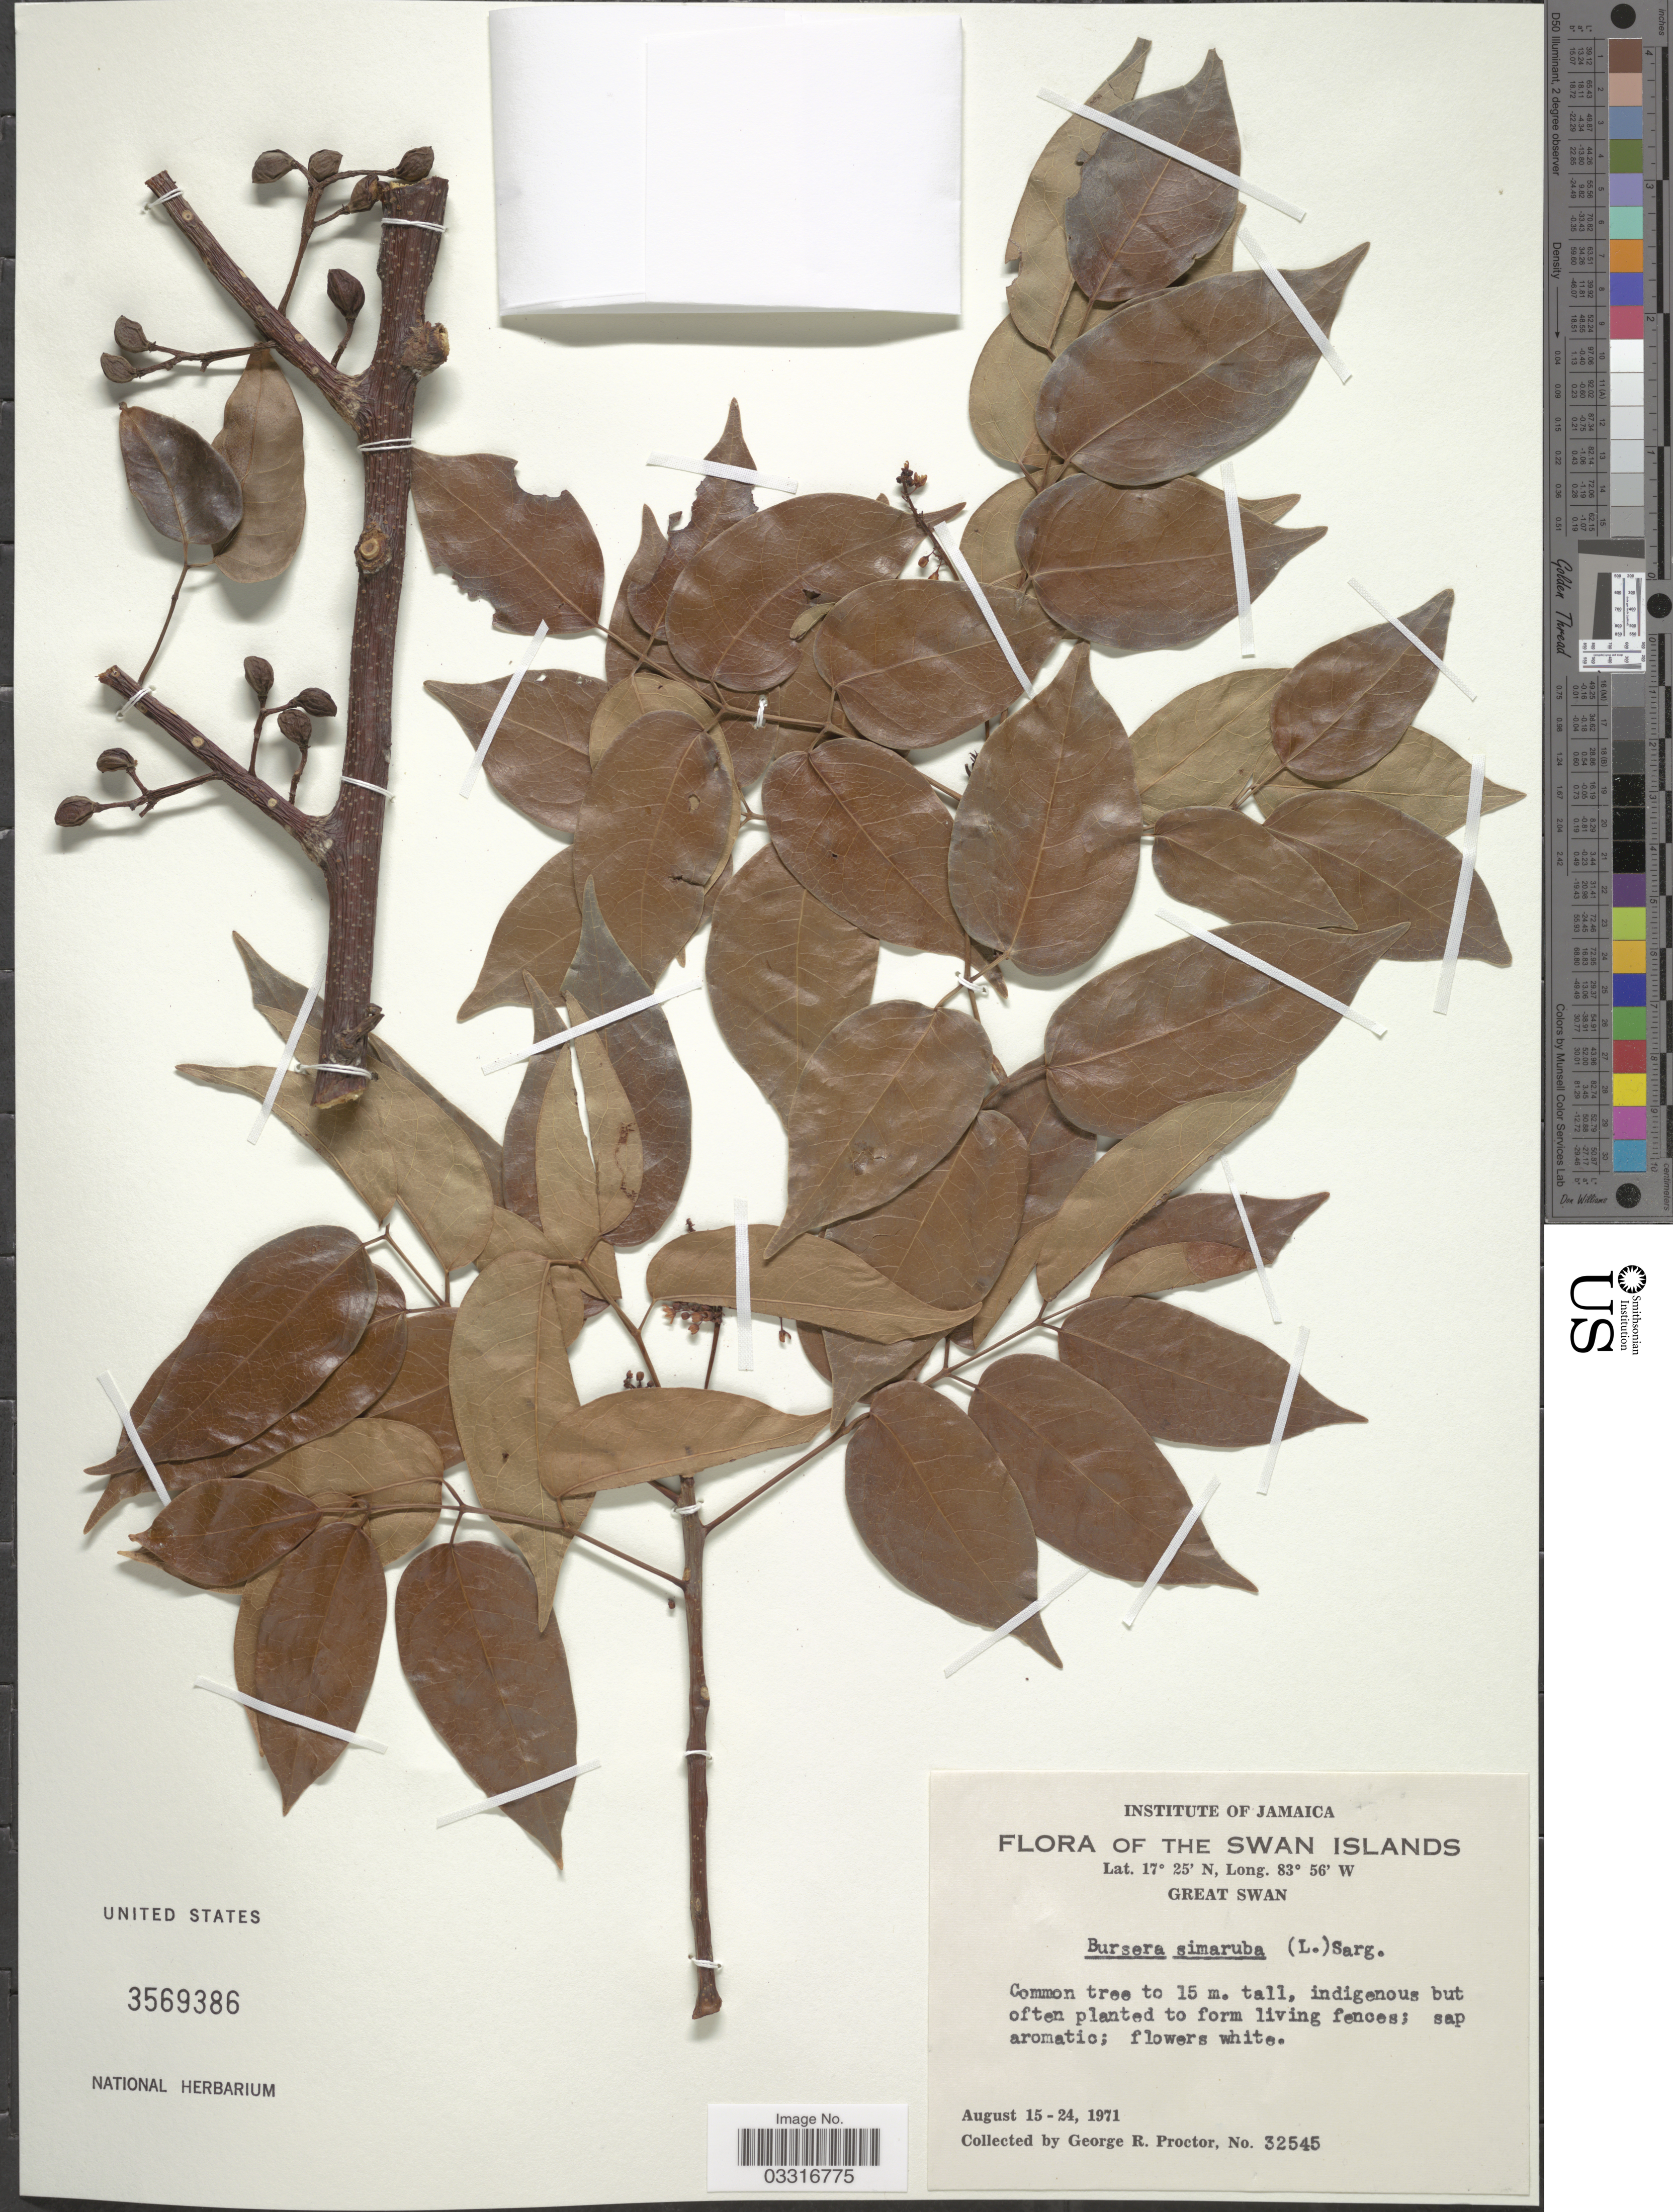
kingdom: Plantae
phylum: Tracheophyta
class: Magnoliopsida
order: Sapindales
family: Burseraceae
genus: Bursera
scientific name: Bursera simaruba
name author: (L.) Sarg.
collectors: G. Proctor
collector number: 32545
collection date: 1971-08-15/1971-08-24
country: Honduras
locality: The Swan Islands, Great Swan.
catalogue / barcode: US 3569386